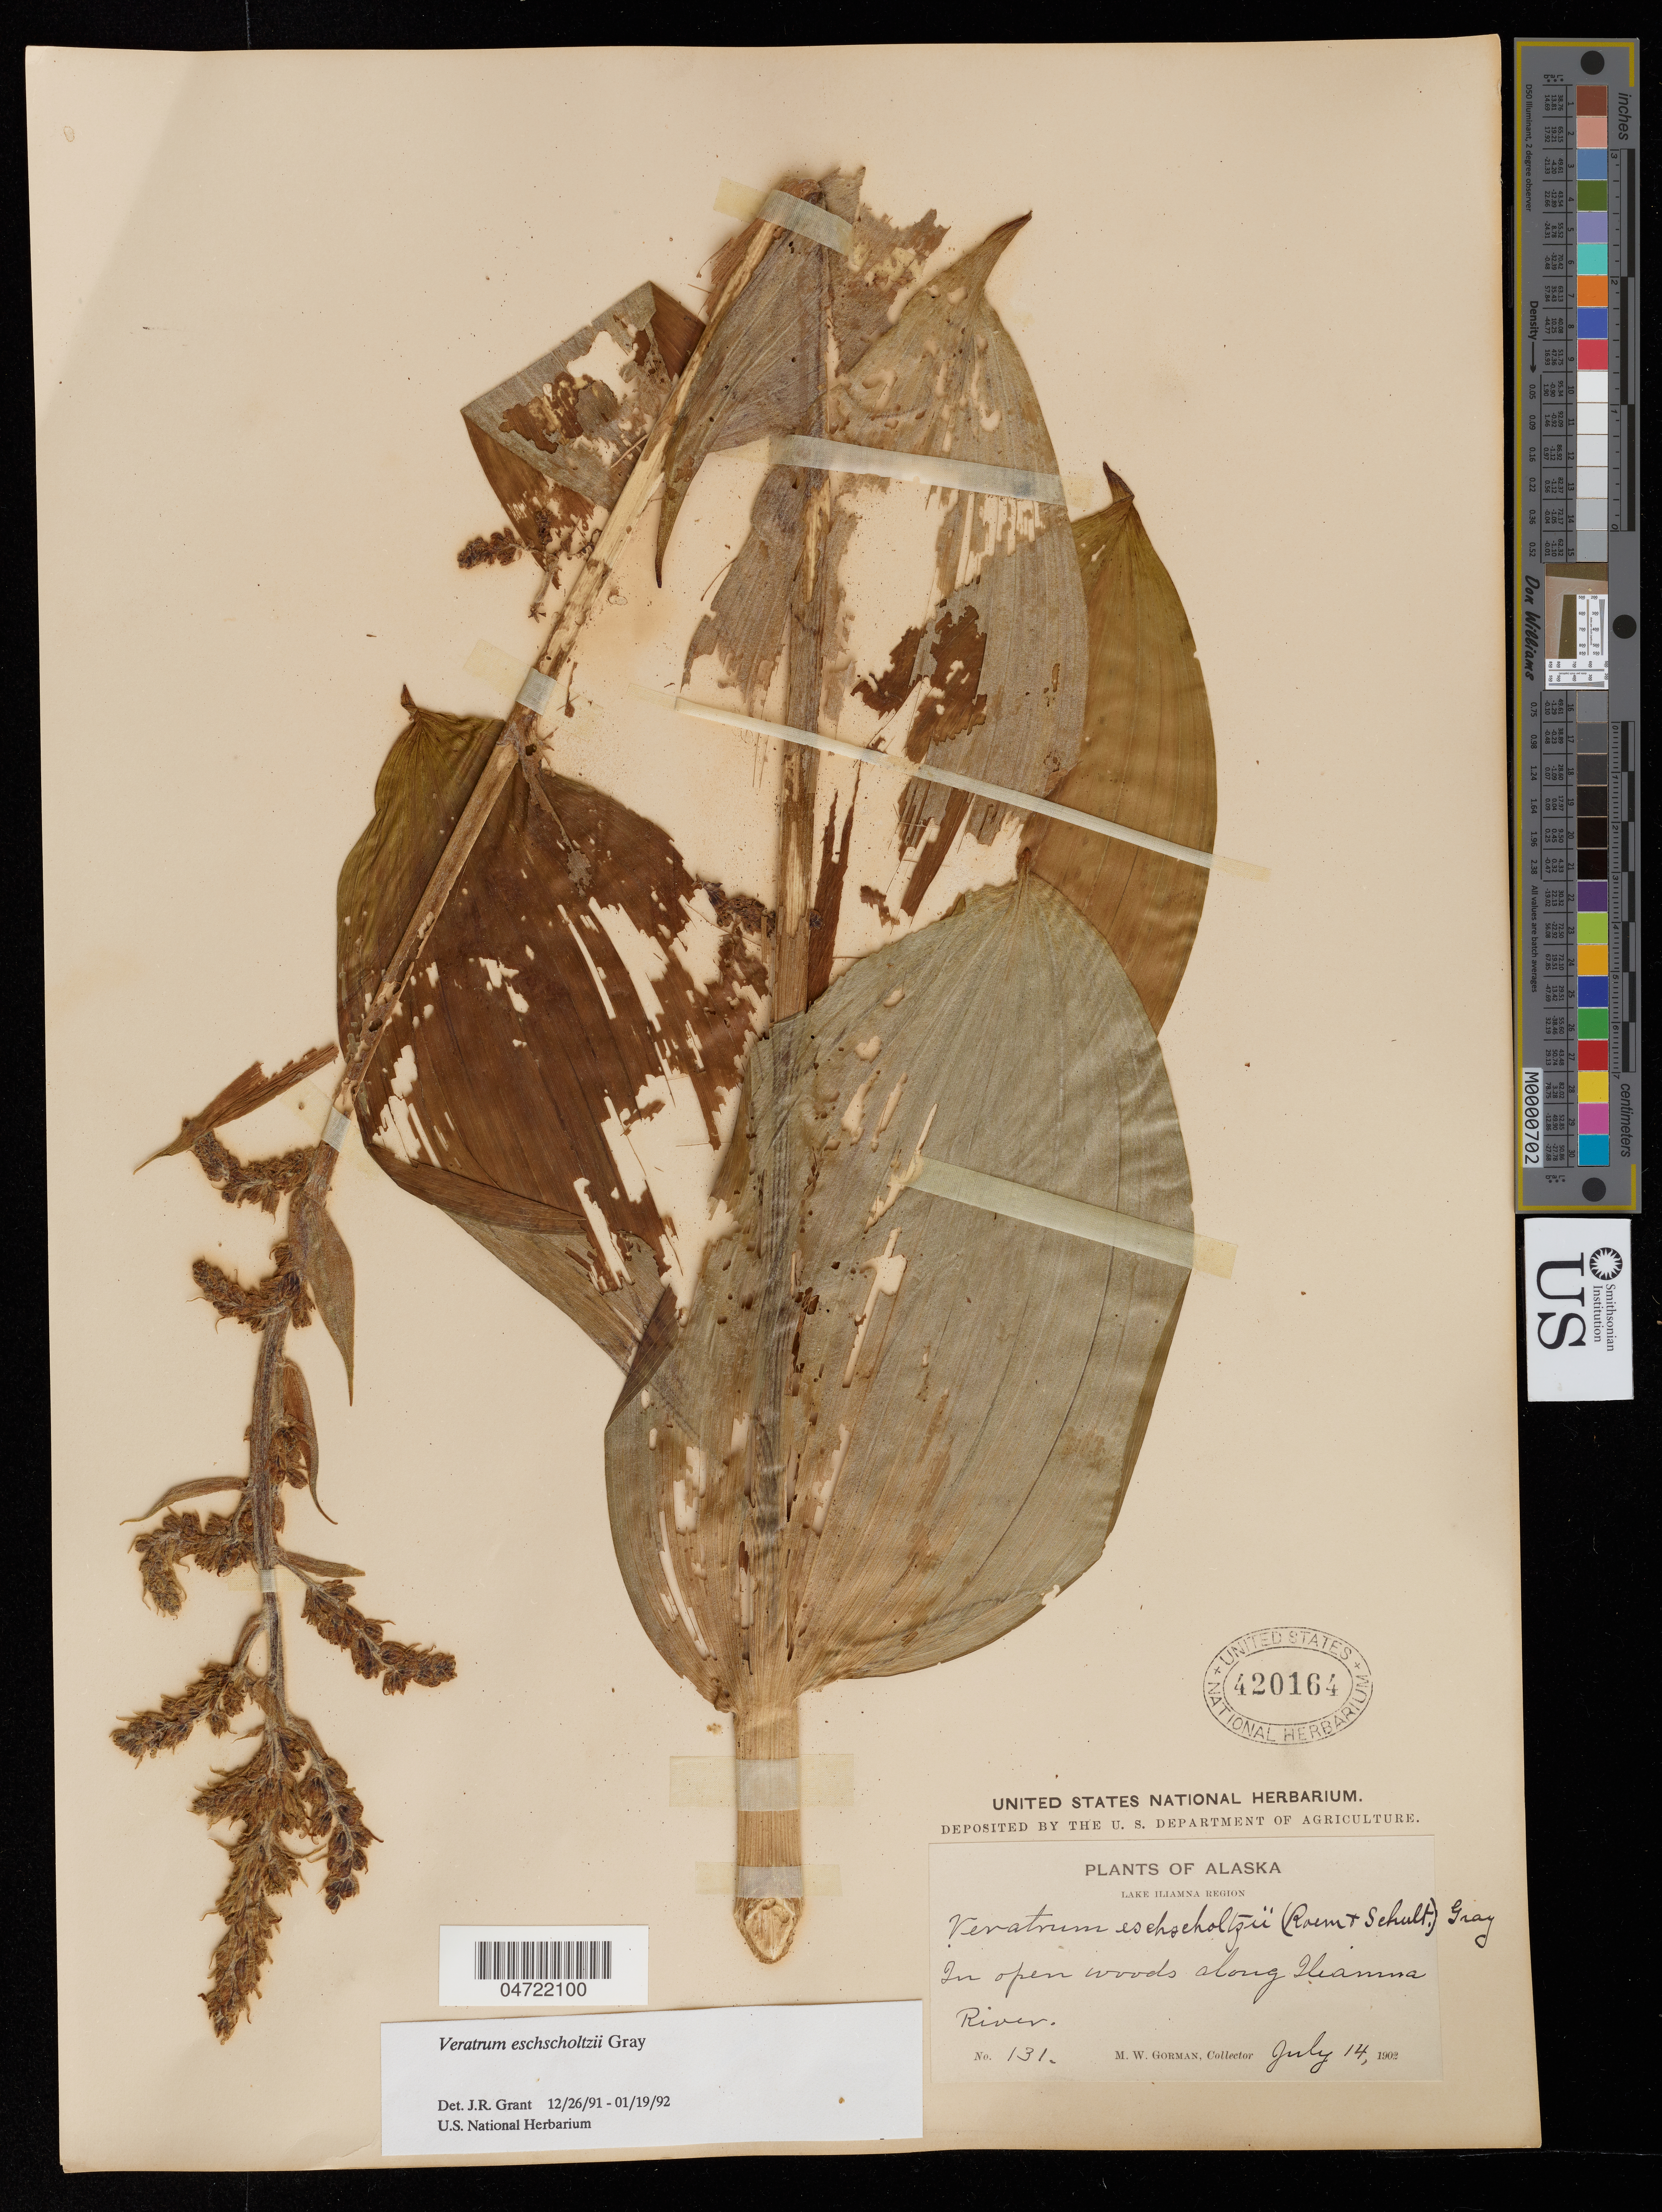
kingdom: Plantae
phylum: Tracheophyta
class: Liliopsida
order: Liliales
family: Melanthiaceae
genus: Veratrum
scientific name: Veratrum eschscholtzii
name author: A. Gray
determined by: Grant, J. R., (SWITZERLAND)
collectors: M. W. Gorman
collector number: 131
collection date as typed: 14 Jul 1902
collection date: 1902-07-14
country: United States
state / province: Alaska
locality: Lake Iliamna region, along Iliamna River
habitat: In open woods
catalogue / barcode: US 420164